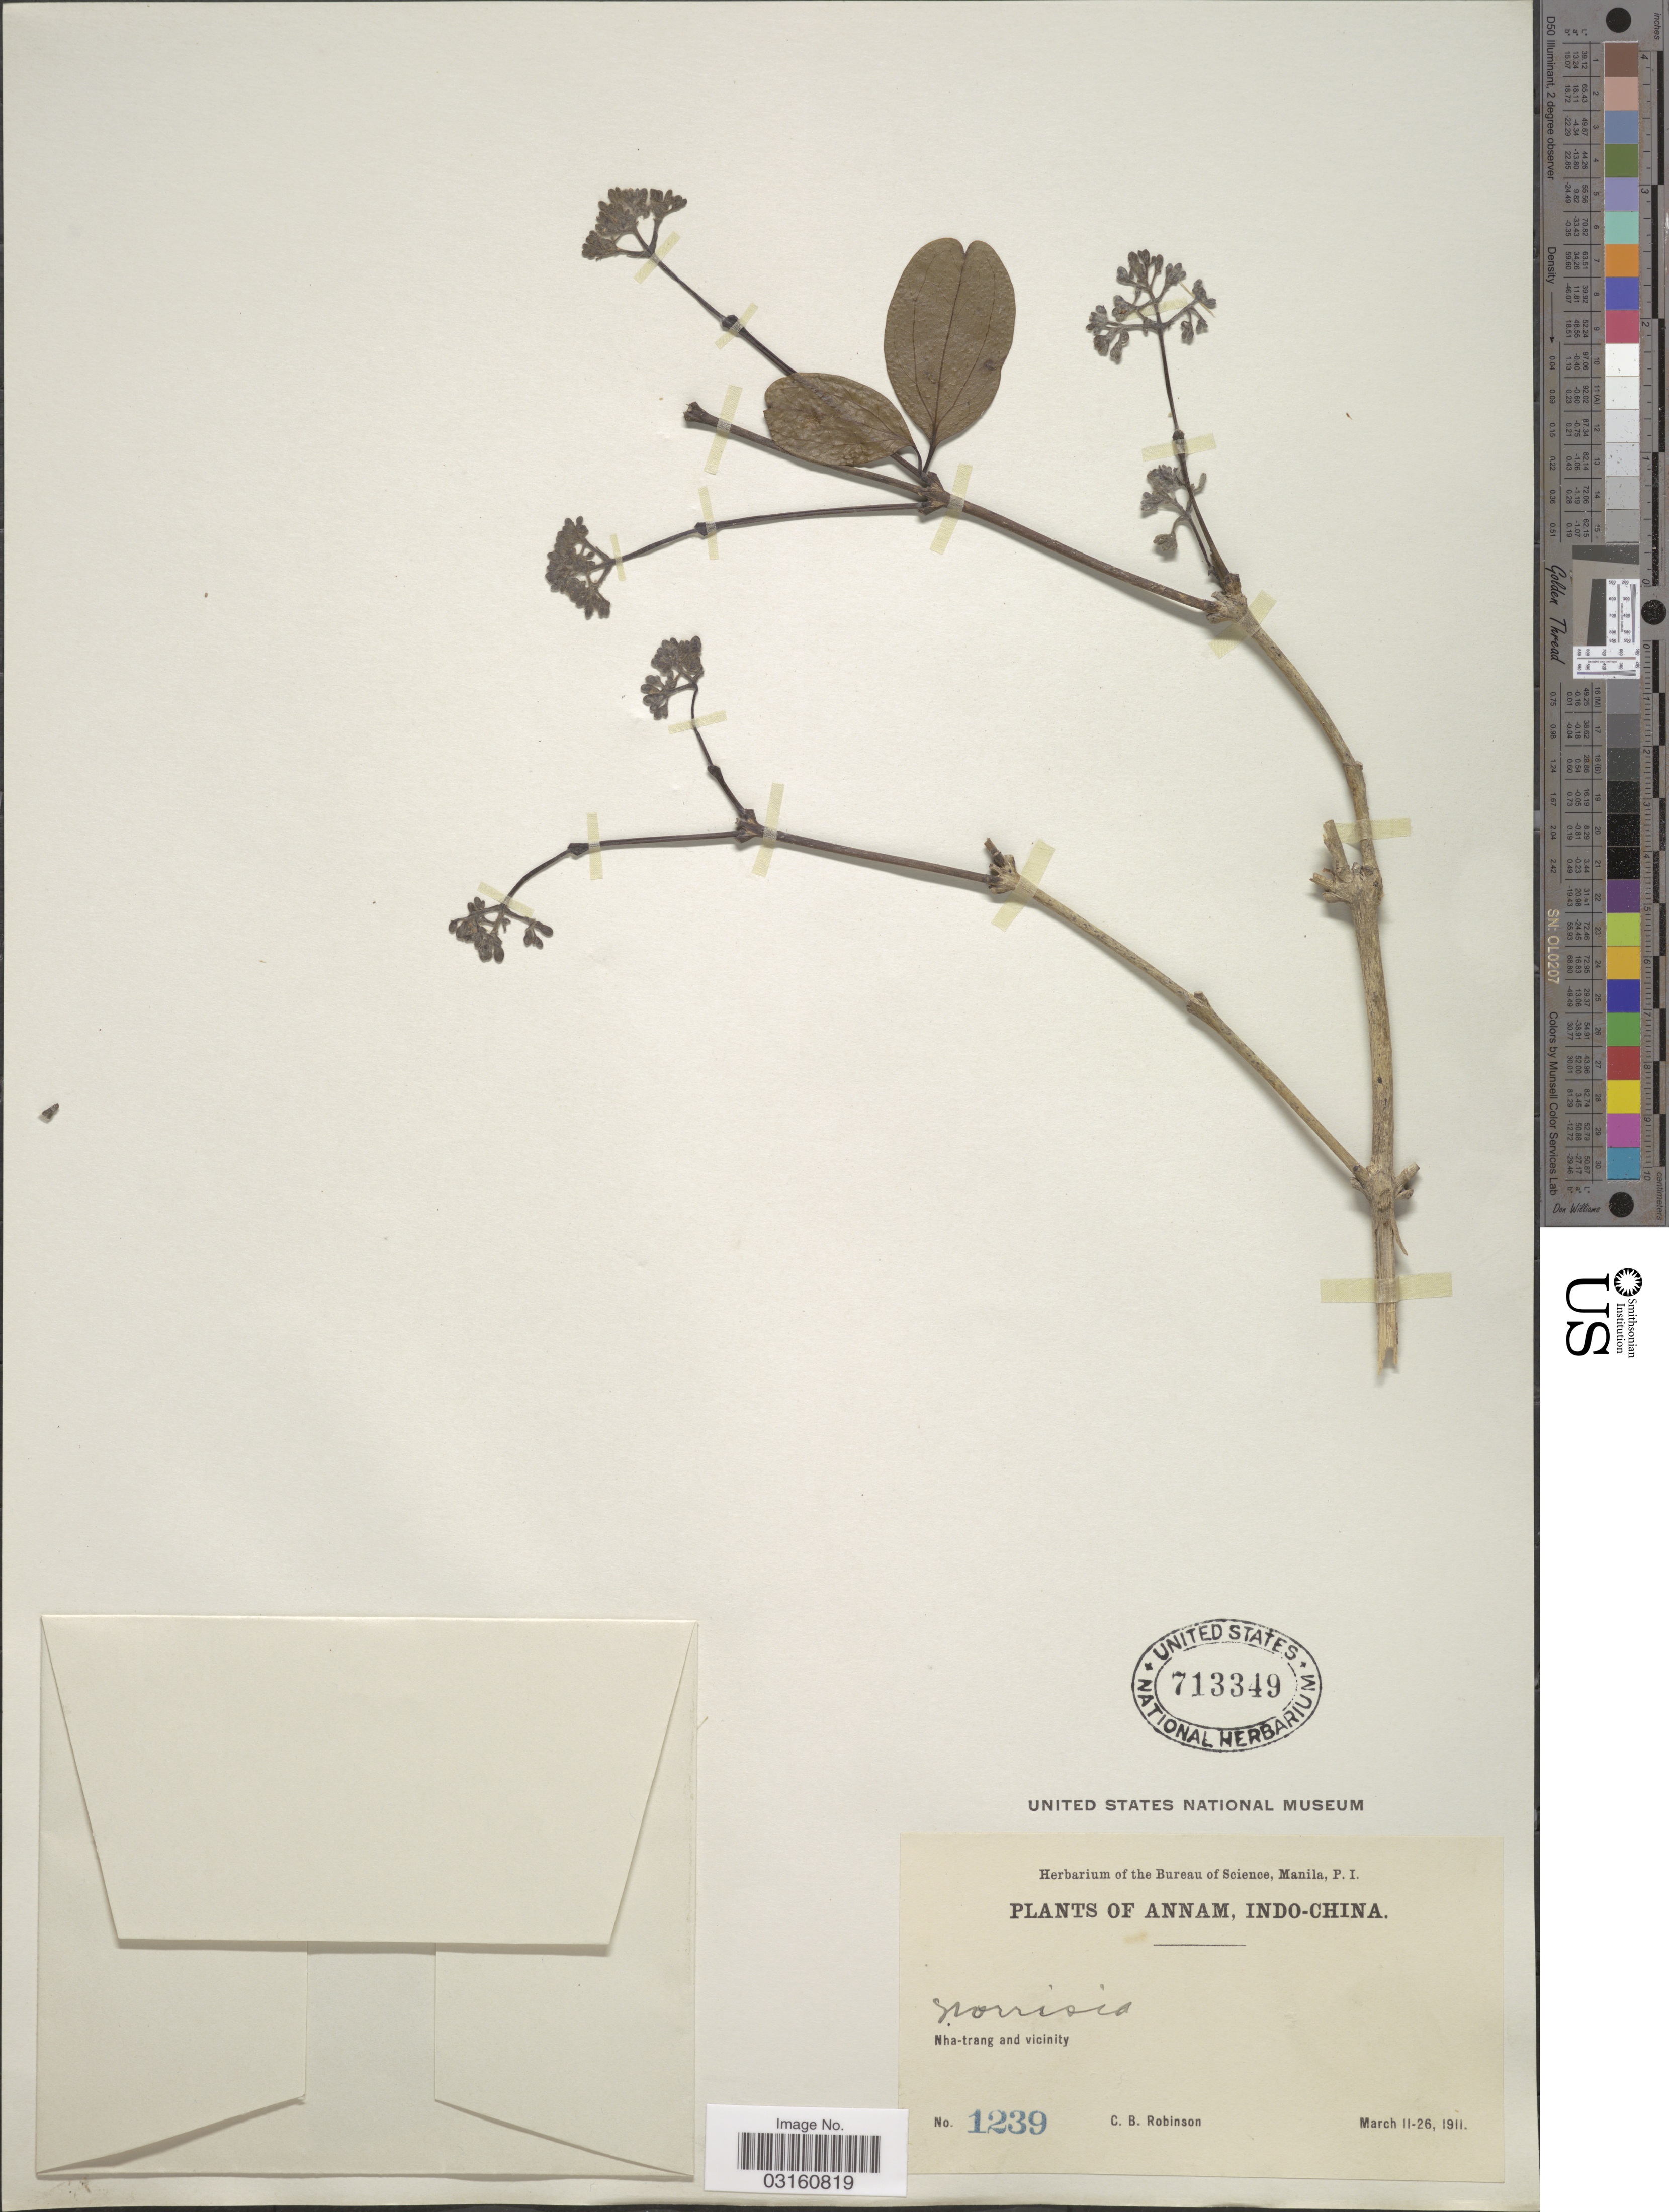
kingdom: Plantae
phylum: Tracheophyta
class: Magnoliopsida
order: Gentianales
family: Loganiaceae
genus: Norrisia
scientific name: Norrisia sp.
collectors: C. Robinson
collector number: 1239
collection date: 1911-03-11/1911-03-26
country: Vietnam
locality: Annam. Nha-trang and vicinity.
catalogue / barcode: US 713349